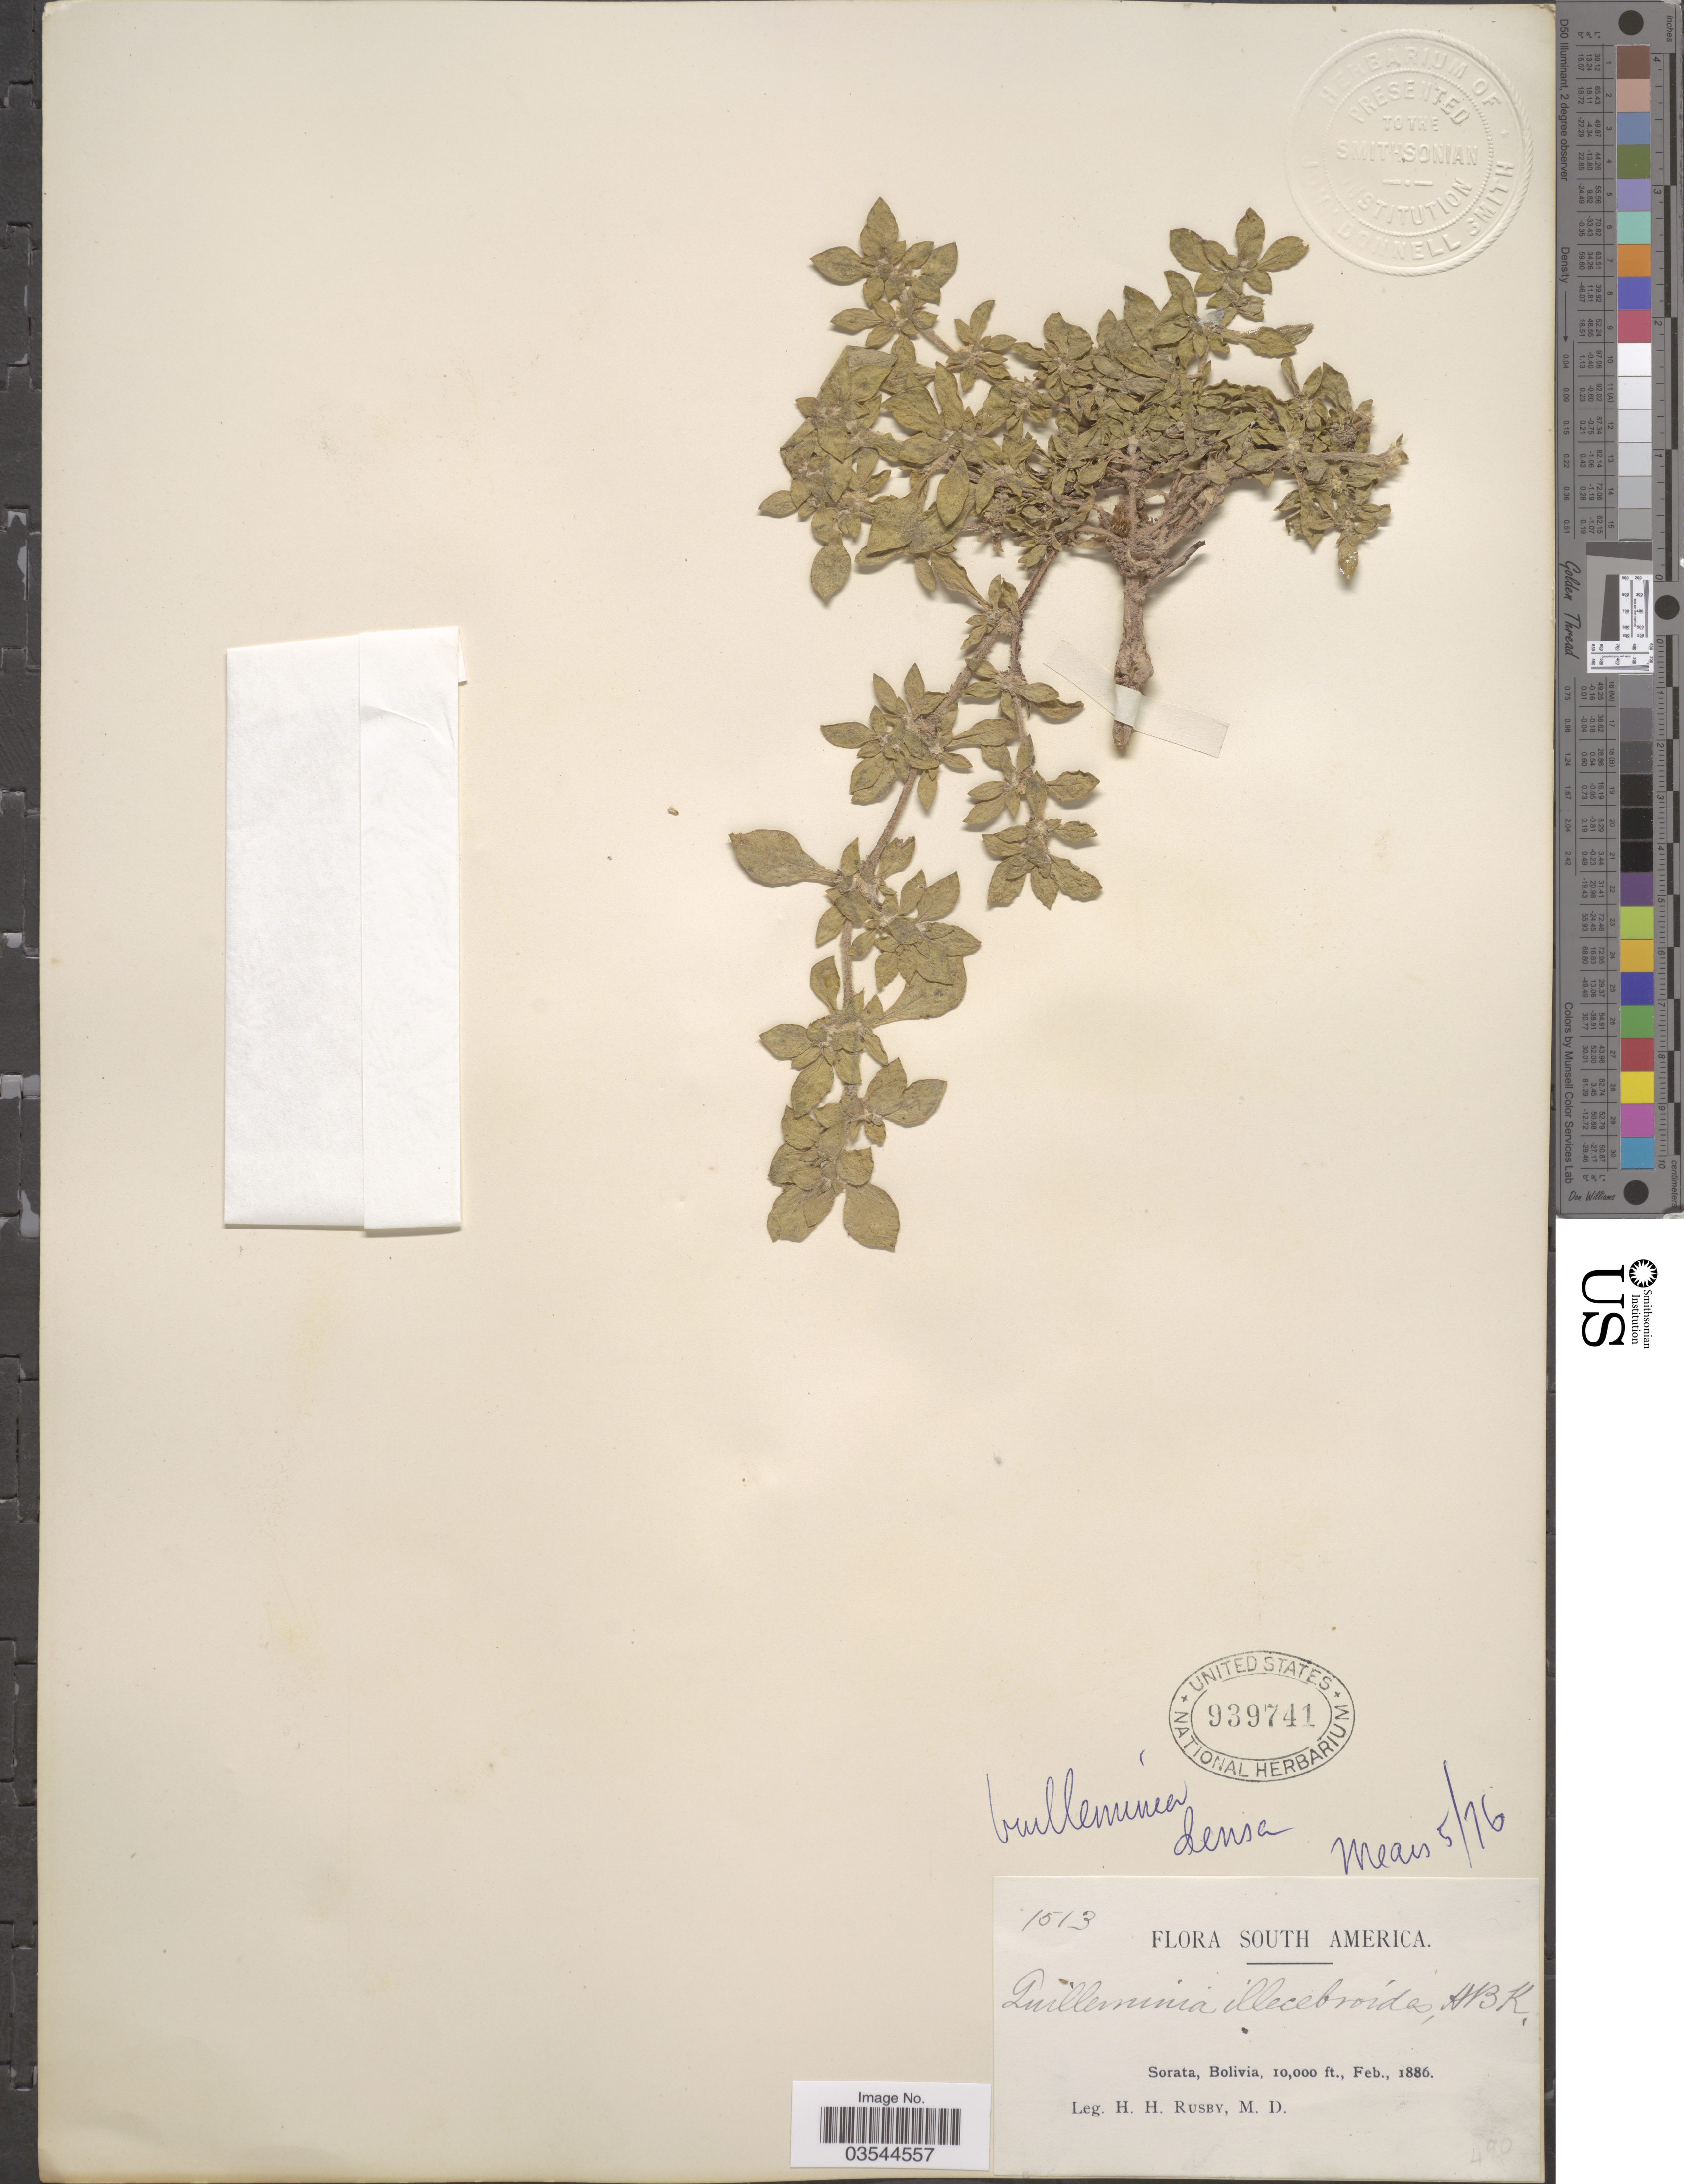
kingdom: Plantae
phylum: Tracheophyta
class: Magnoliopsida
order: Caryophyllales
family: Amaranthaceae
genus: Guilleminea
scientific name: Guilleminea densa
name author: (Humb. & Bonpl. ex Schult.) Moq.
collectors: H. H. Rusby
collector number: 1513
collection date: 1886-02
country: Bolivia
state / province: La Páz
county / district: Larecaja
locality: Sorata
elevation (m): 3048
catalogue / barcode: US 939741